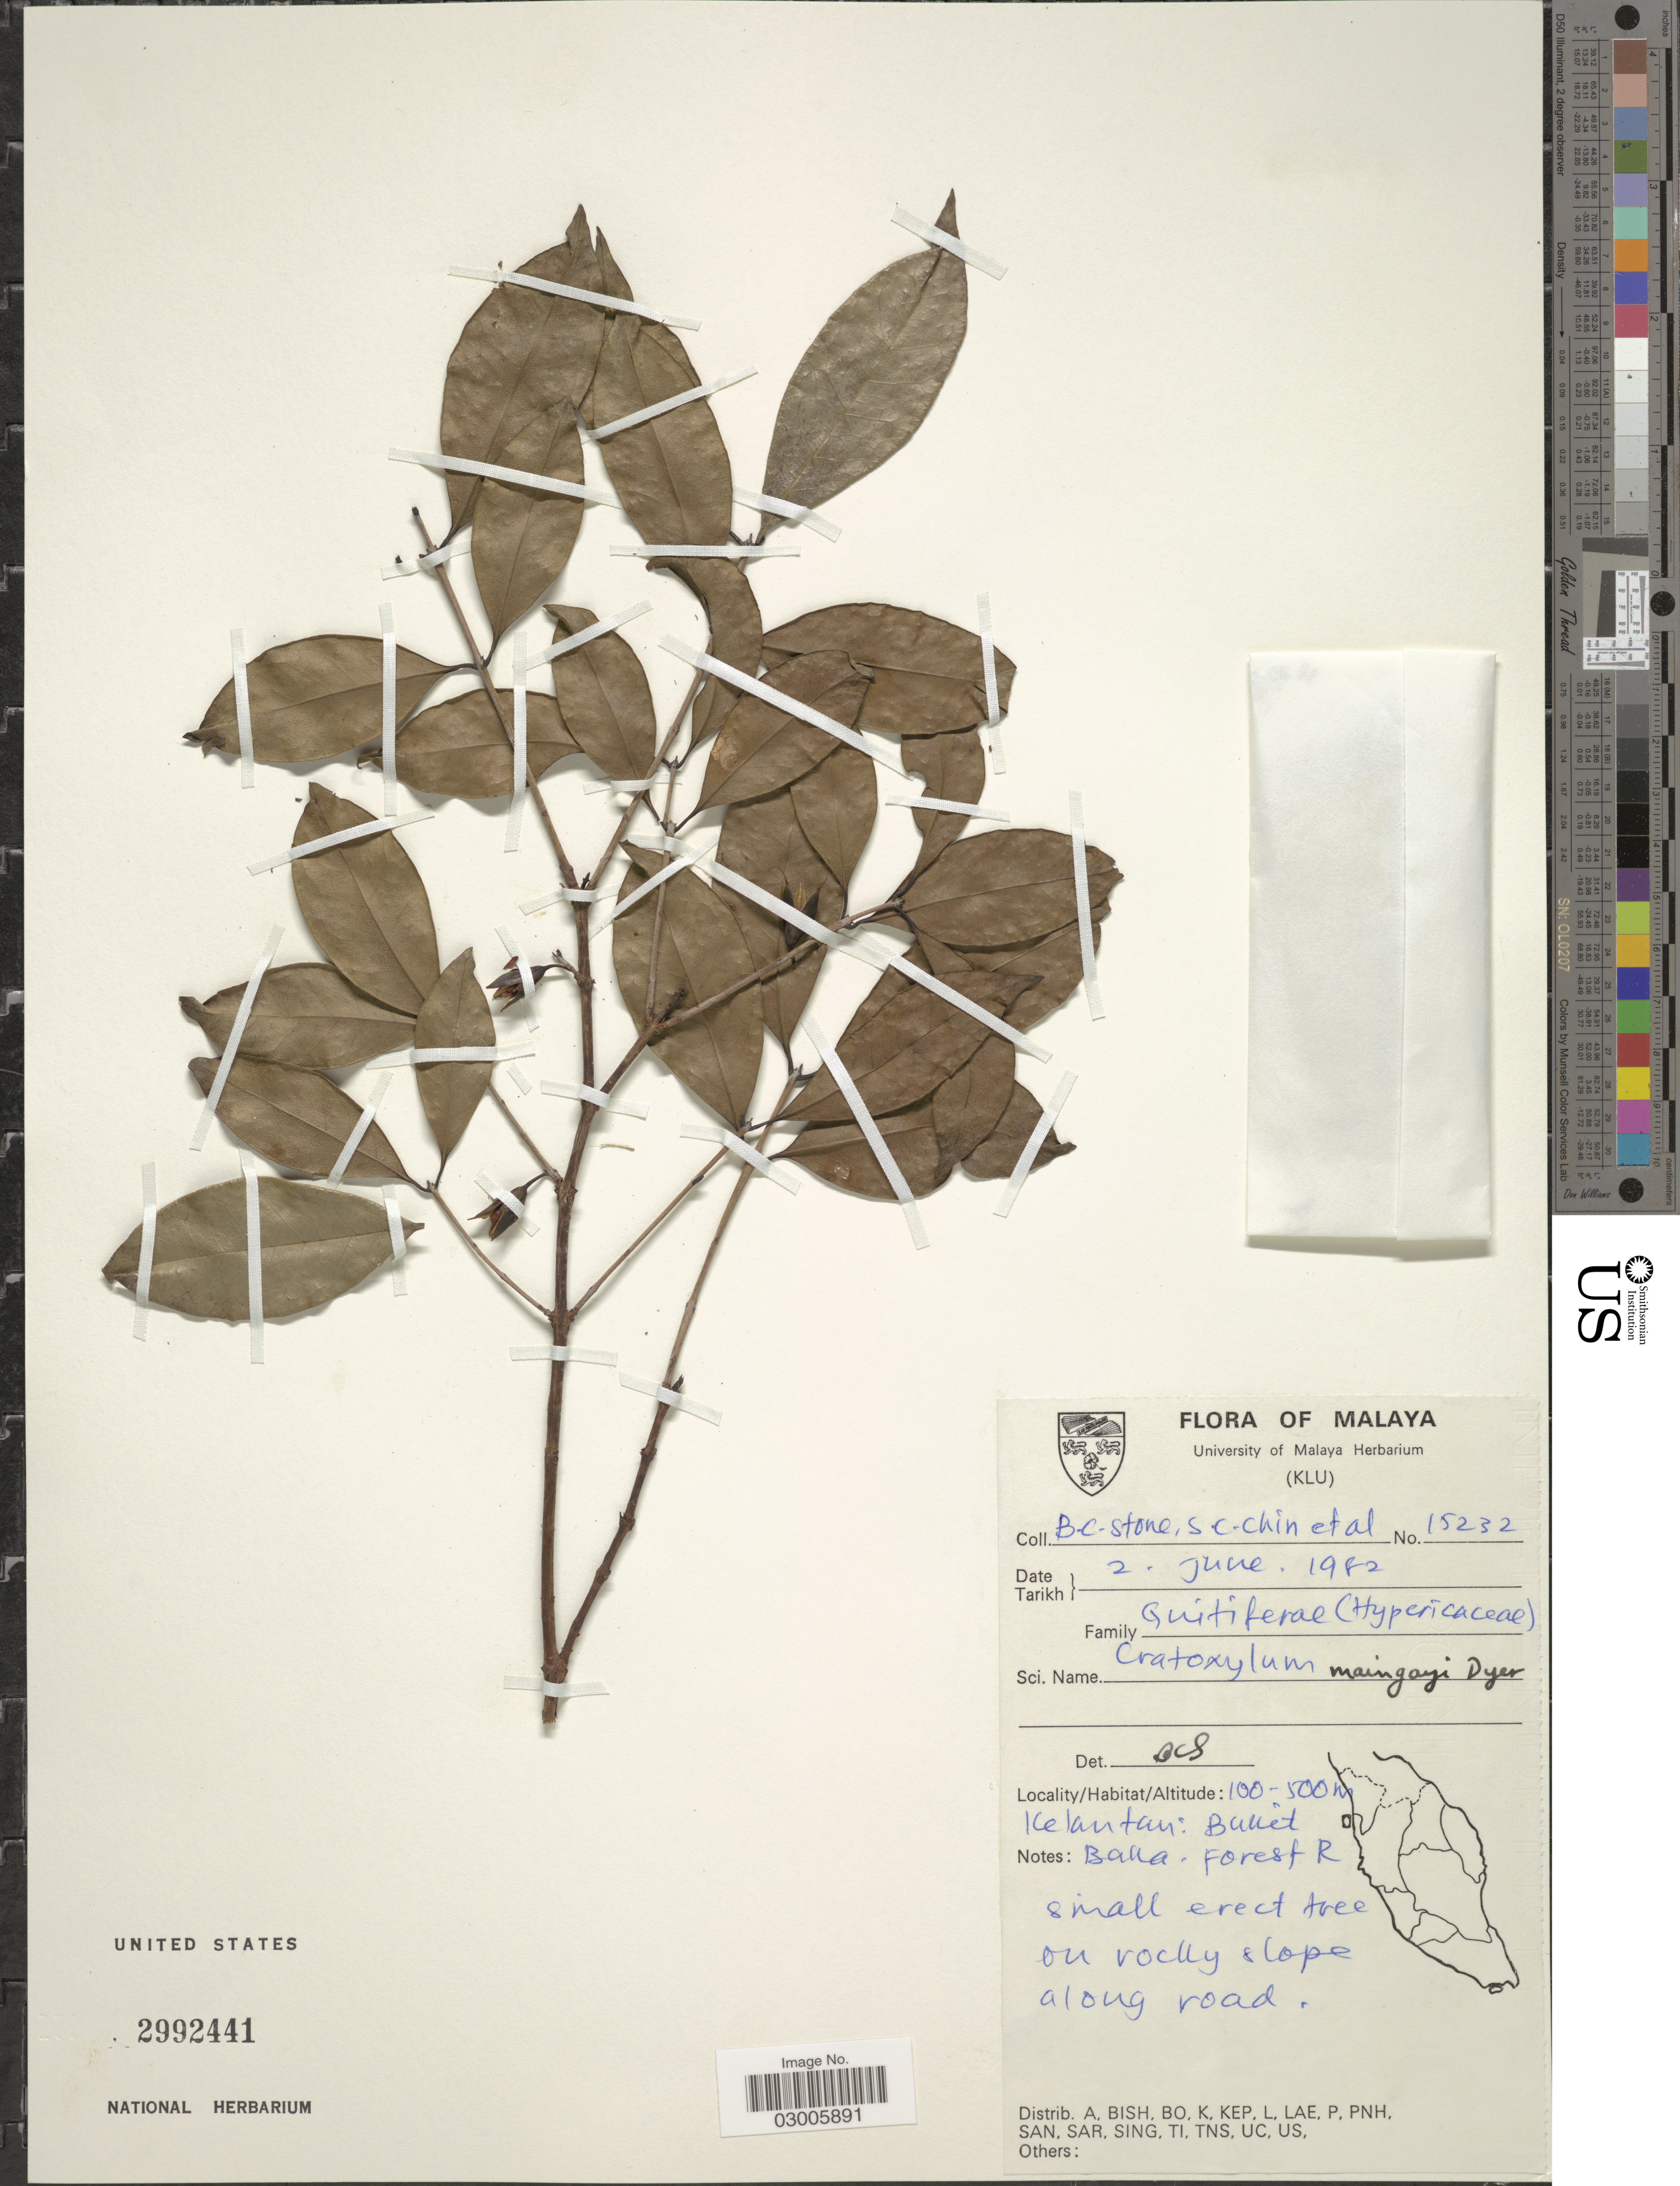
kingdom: Plantae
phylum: Tracheophyta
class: Magnoliopsida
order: Malpighiales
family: Hypericaceae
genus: Cratoxylum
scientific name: Cratoxylum maingayi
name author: Dyer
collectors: B. C. Stone, S. Chin & et al.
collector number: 15232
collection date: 1982-06-02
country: Malaysia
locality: Malaya. Kelantan: Bukiet. Balla-Forest R.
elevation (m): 100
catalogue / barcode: US 2992441